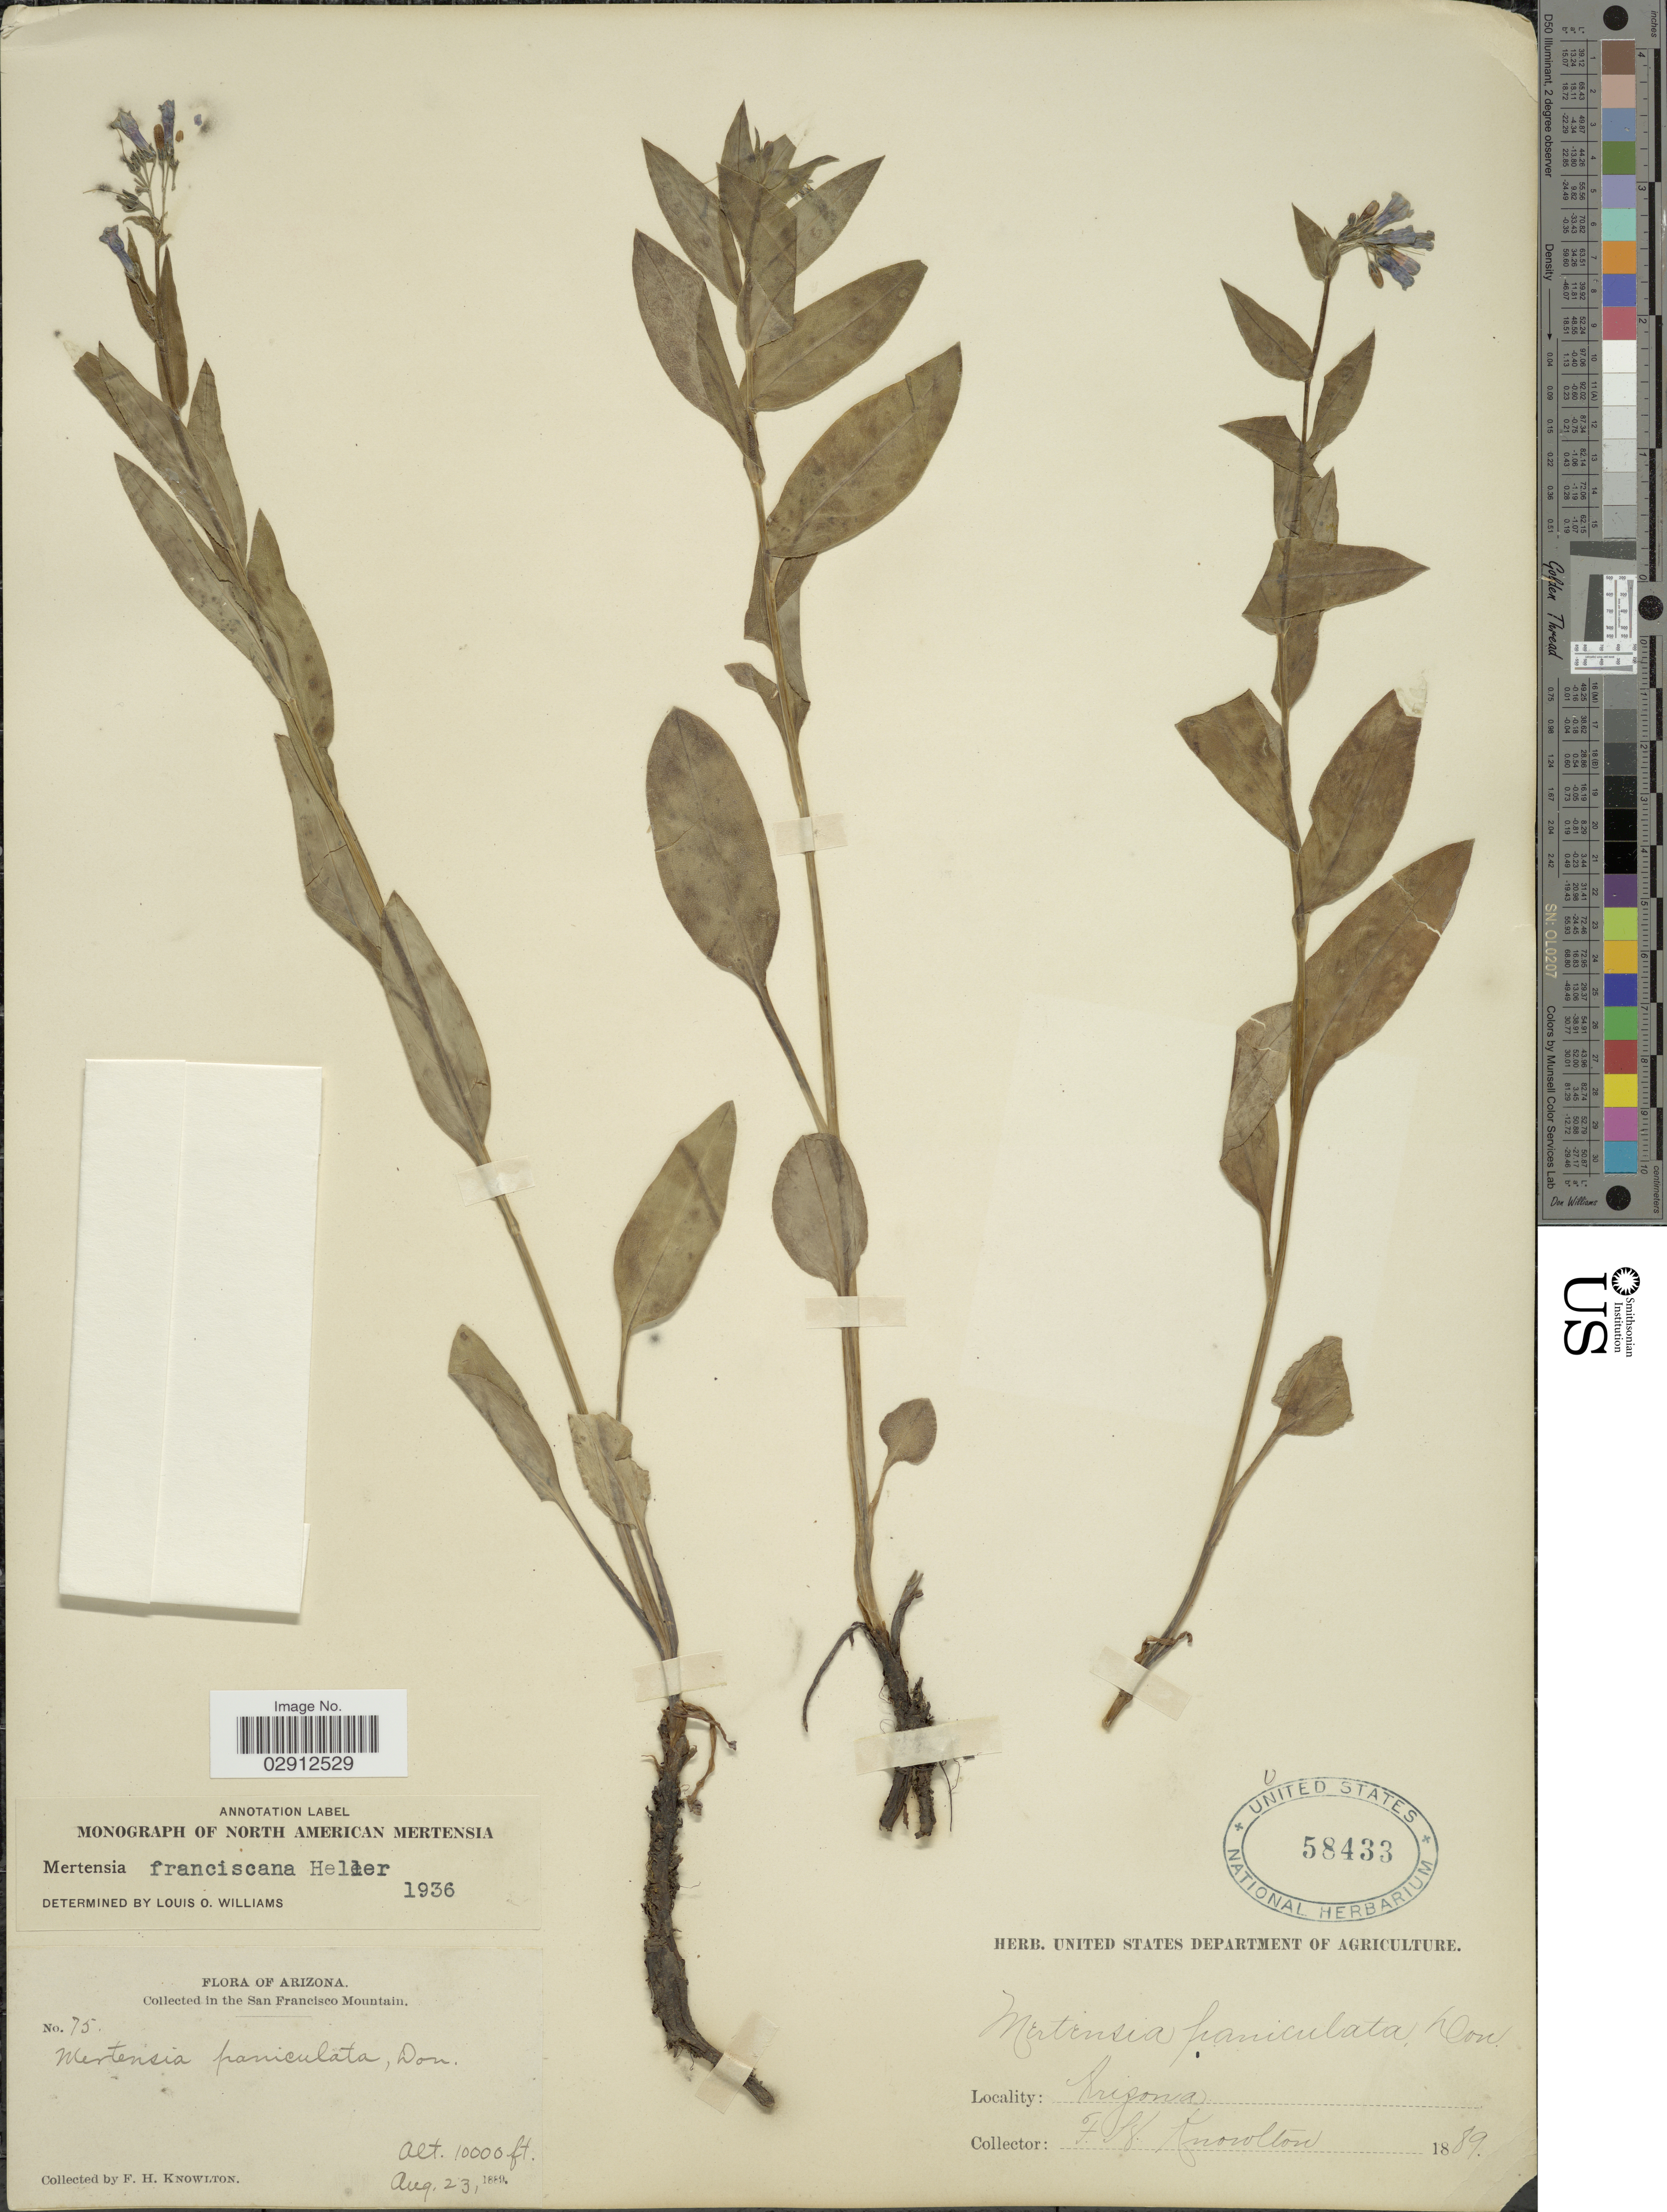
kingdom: Plantae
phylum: Tracheophyta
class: Magnoliopsida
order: Boraginales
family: Boraginaceae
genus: Mertensia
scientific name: Mertensia franciscana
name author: A. Heller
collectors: F. H. Knowlton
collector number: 75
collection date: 1889-08-23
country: United States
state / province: Arizona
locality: In The San Francisco Mountain.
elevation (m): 3048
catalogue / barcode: US 58433